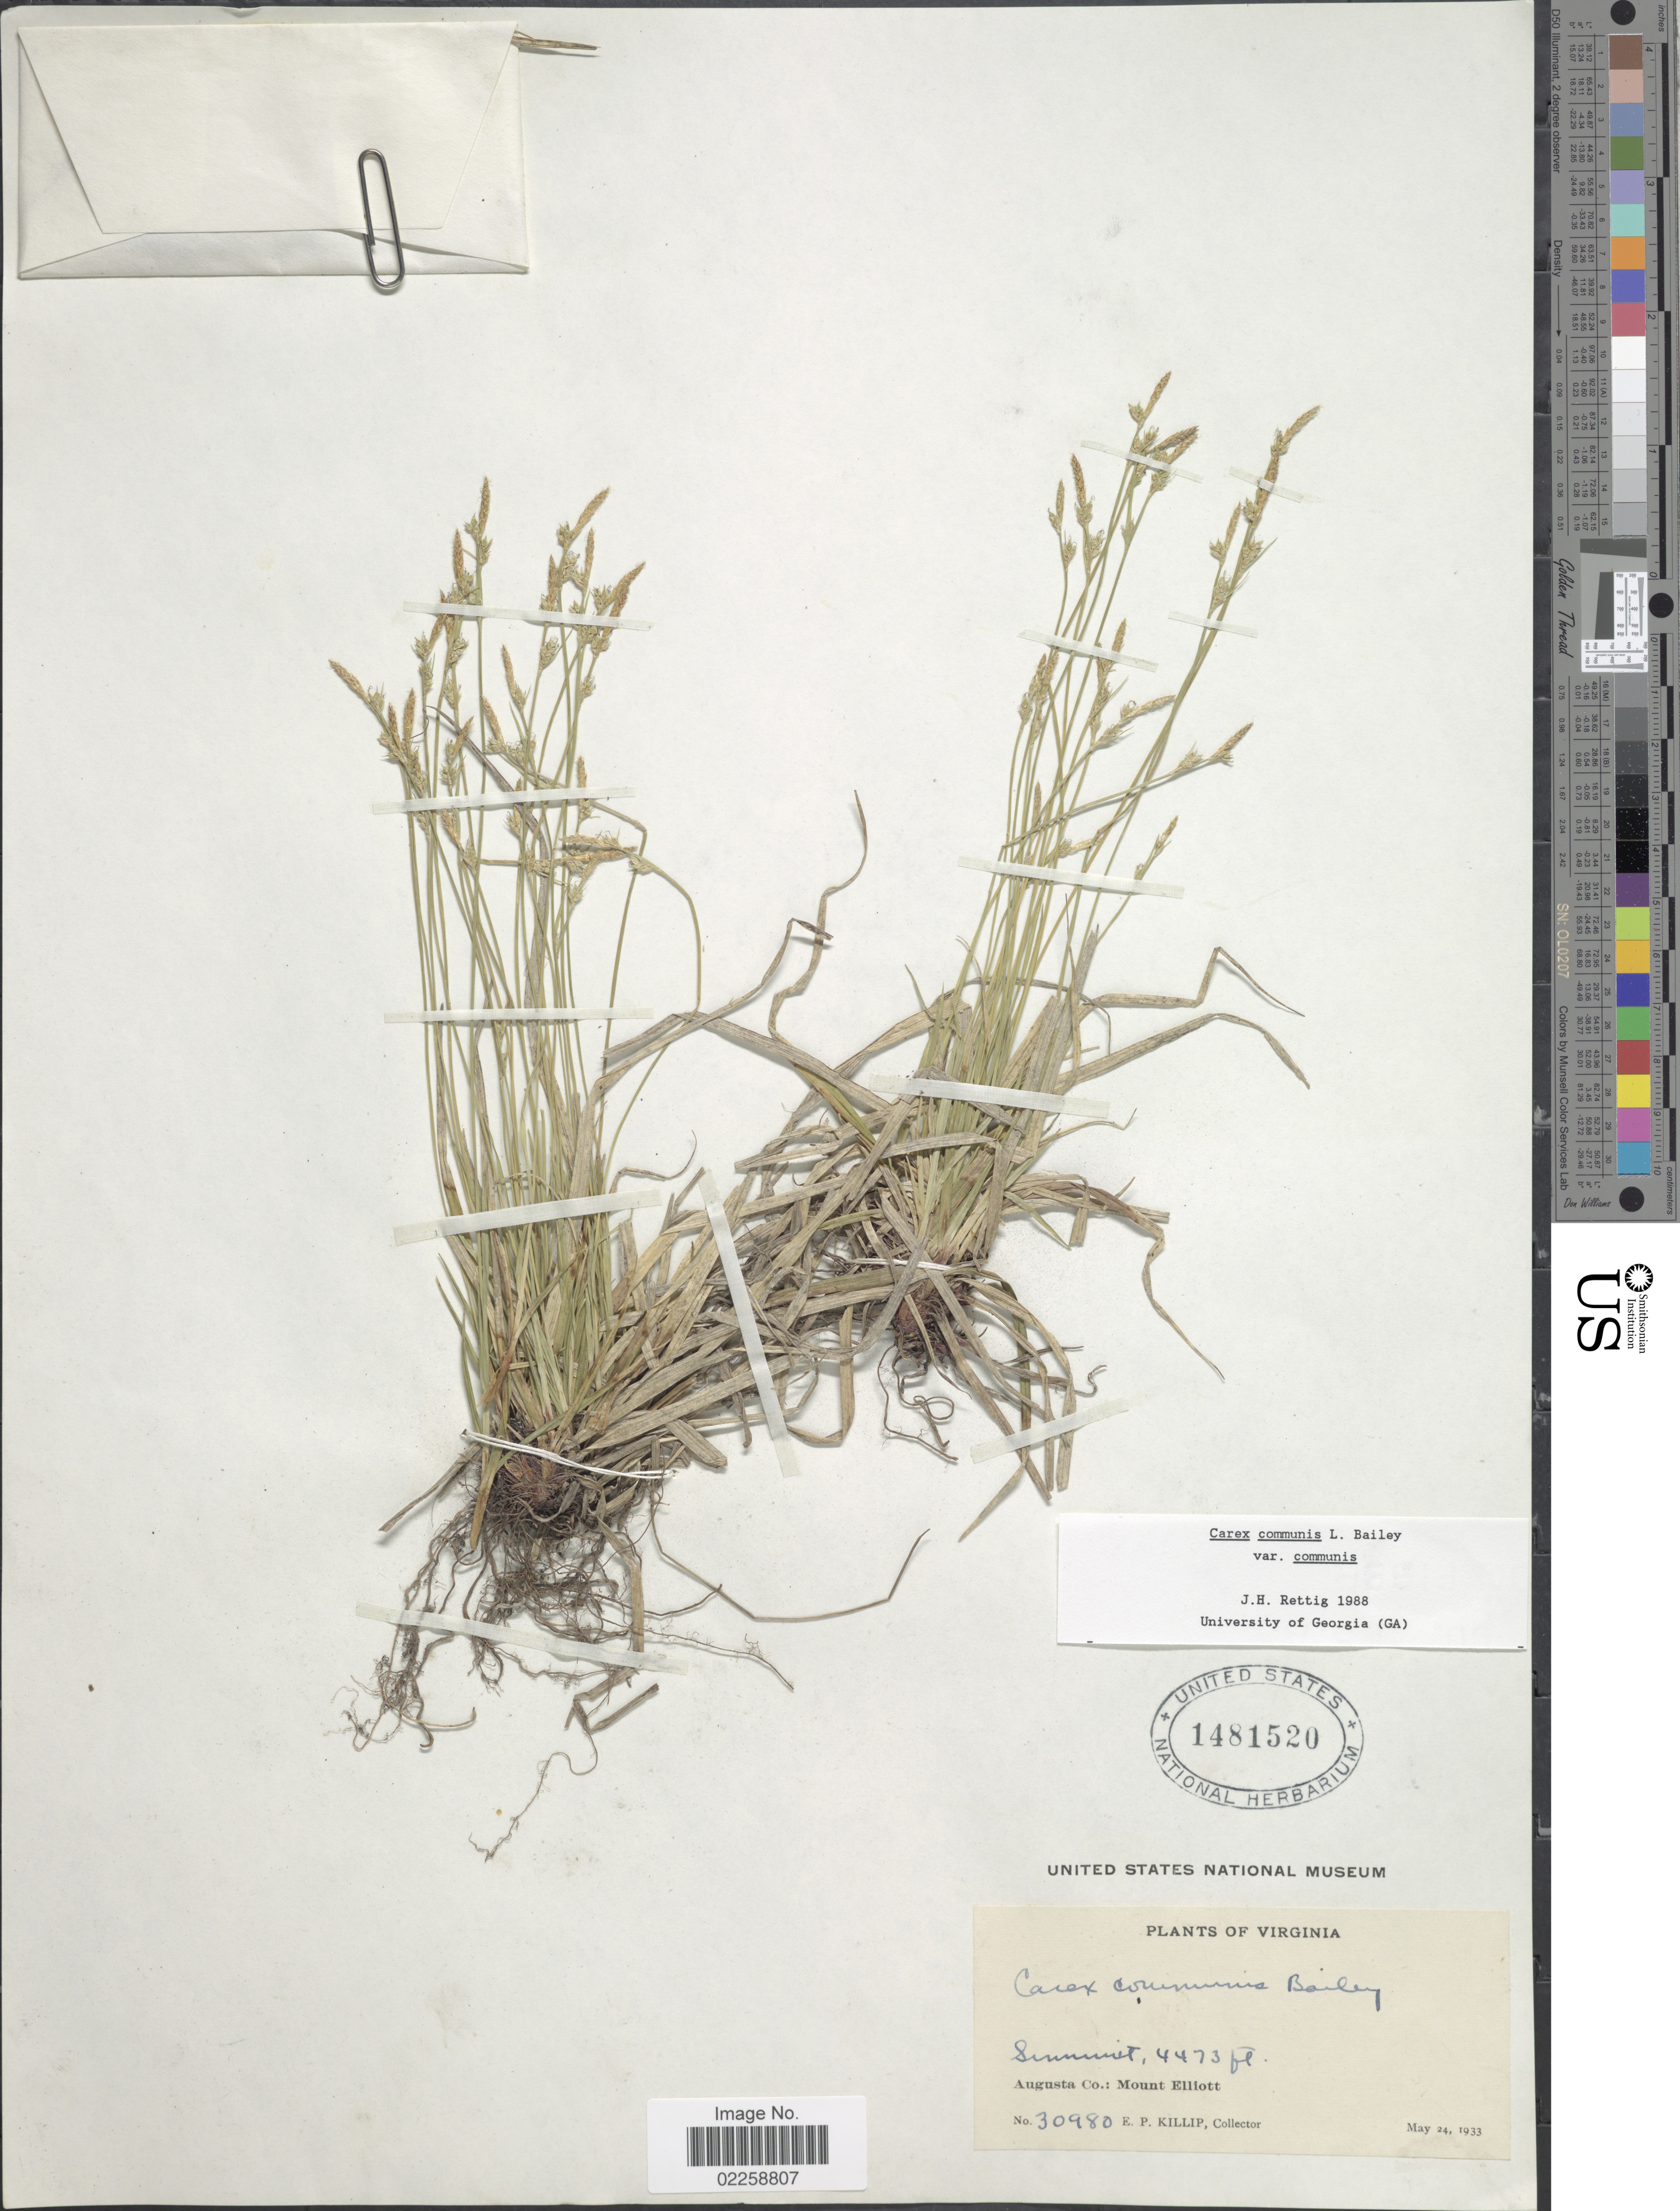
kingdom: Plantae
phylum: Tracheophyta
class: Liliopsida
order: Poales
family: Cyperaceae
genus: Carex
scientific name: Carex communis var. communis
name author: L.H. Bailey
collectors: E. P. Killip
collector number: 30980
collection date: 1933-05-24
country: United States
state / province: Virginia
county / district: Augusta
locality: Augusta Co.: Mount Elliott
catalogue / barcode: US 1481520